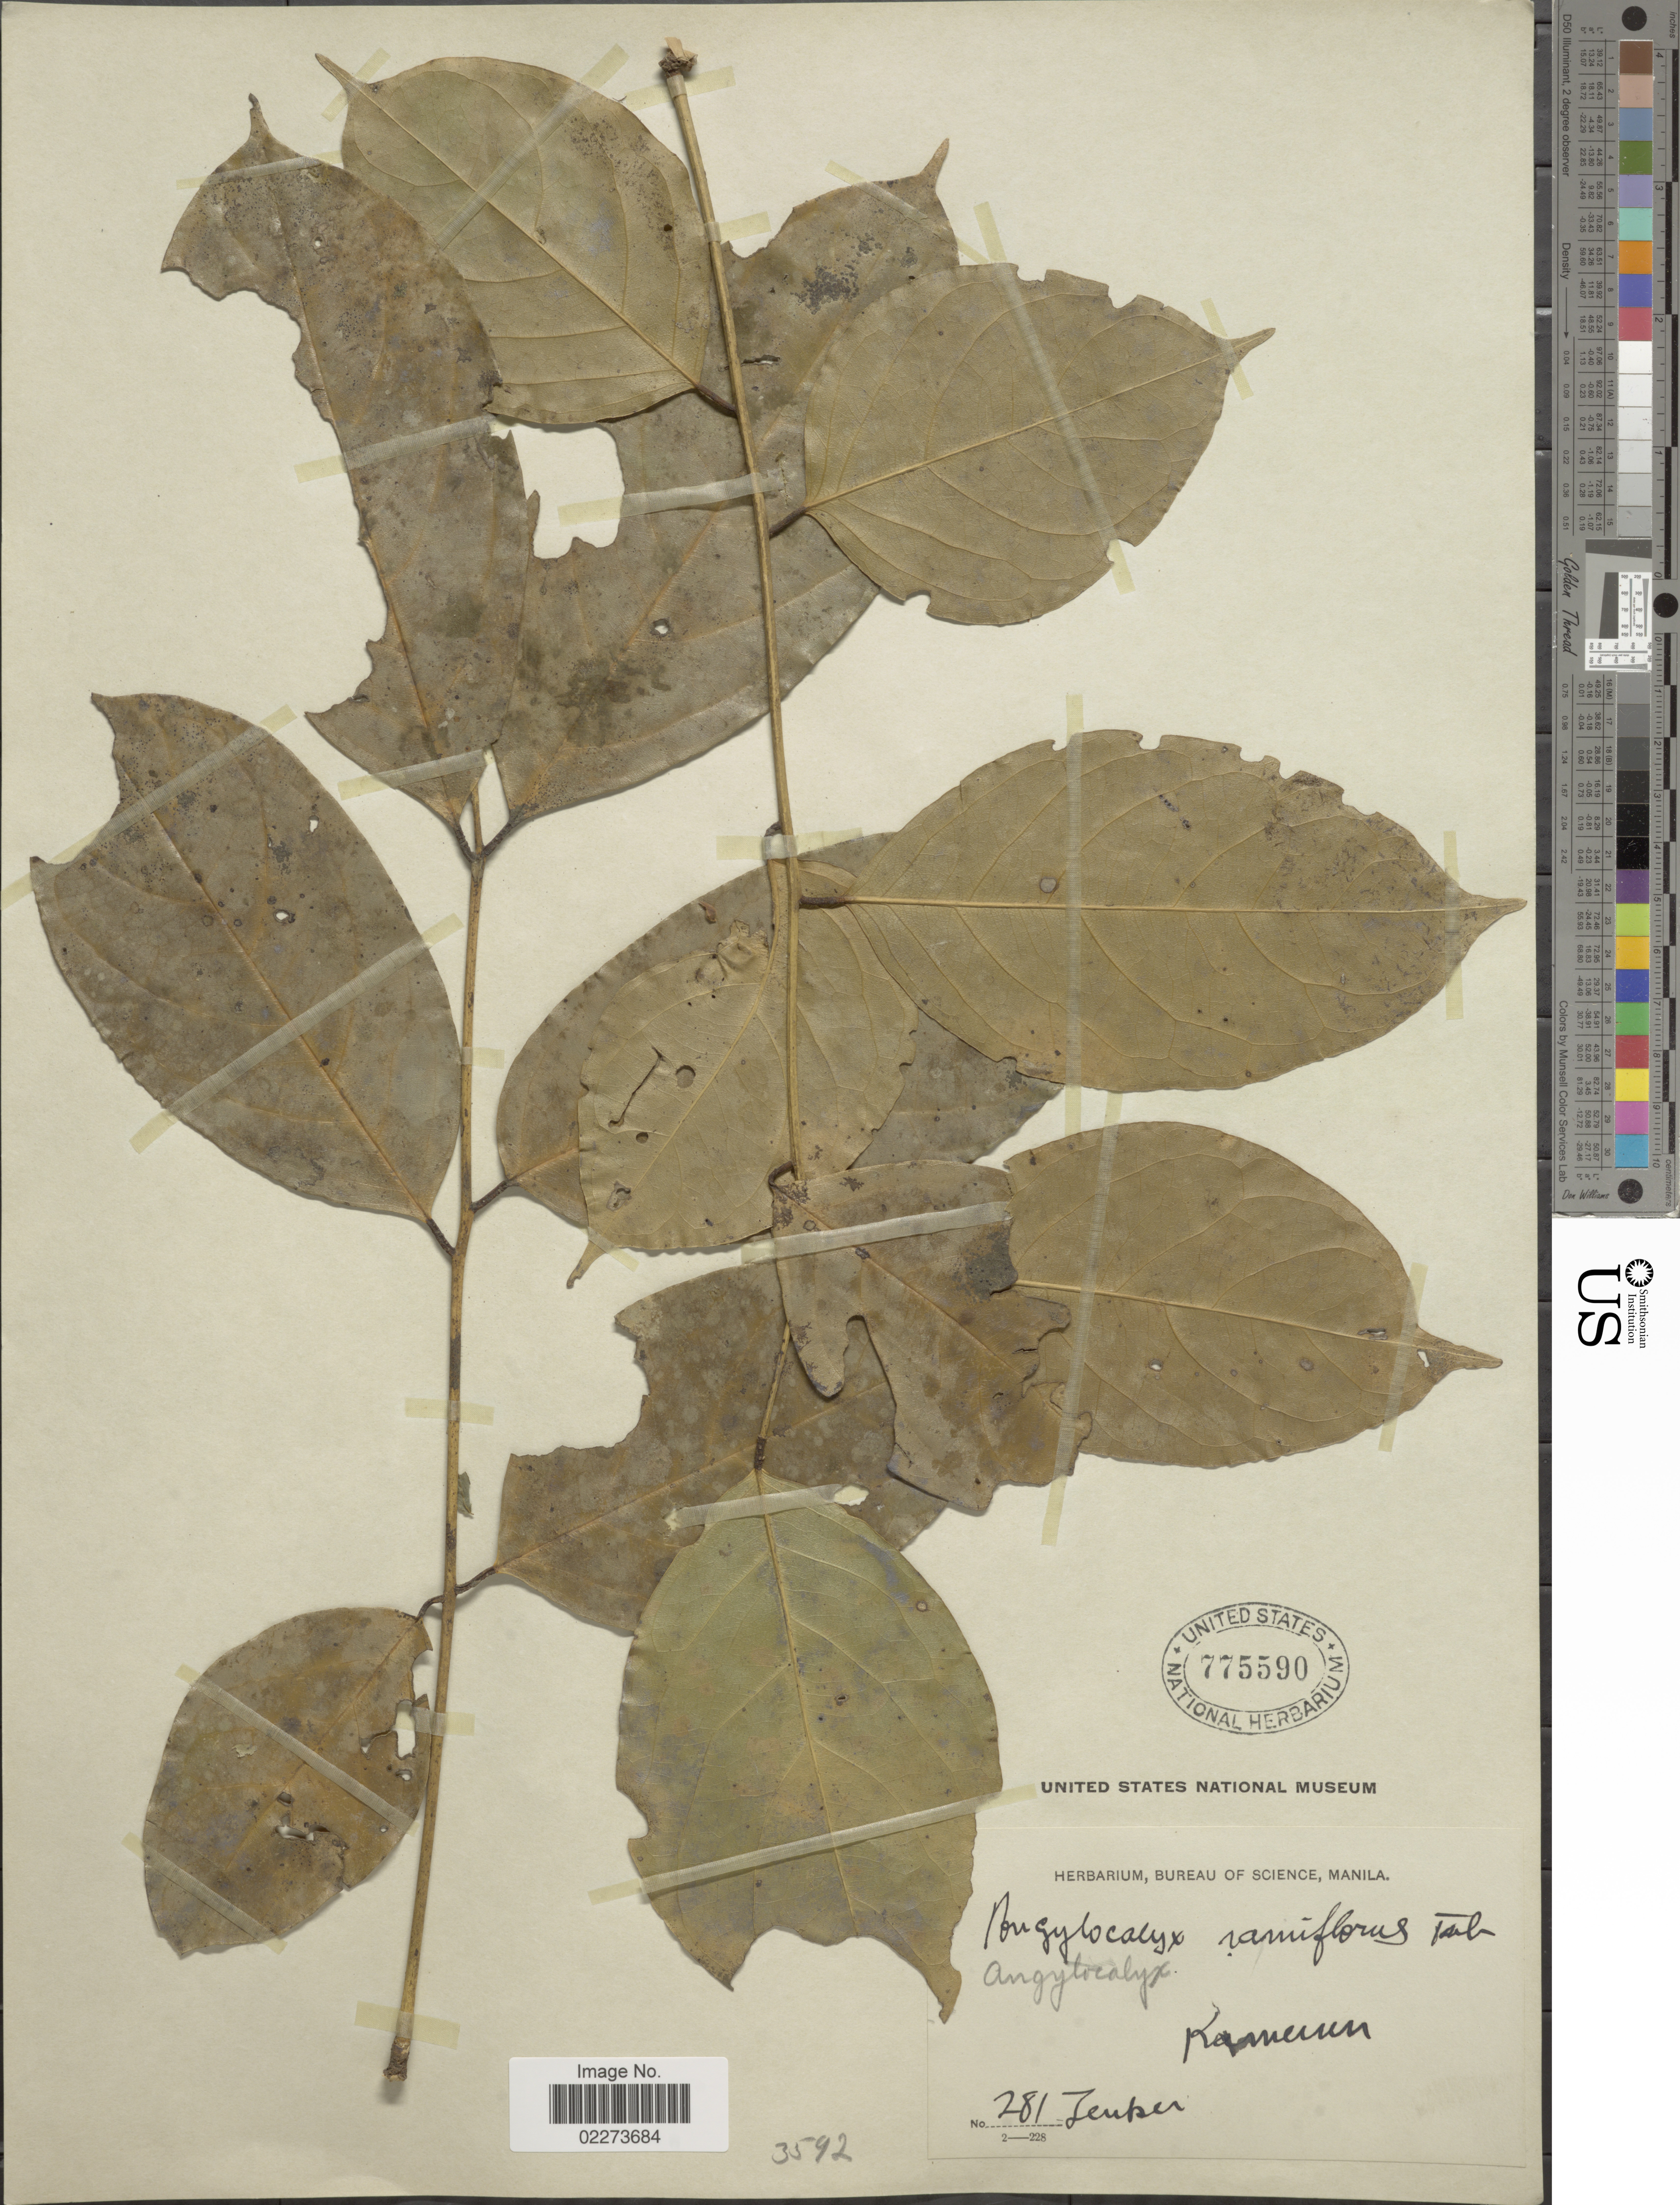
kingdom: Plantae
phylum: Tracheophyta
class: Magnoliopsida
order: Fabales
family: Fabaceae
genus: Angylocalyx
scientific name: Angylocalyx ramiflorus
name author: Taub.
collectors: Zenker, --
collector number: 281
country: Cameroon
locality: Kamerun.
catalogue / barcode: US 775590